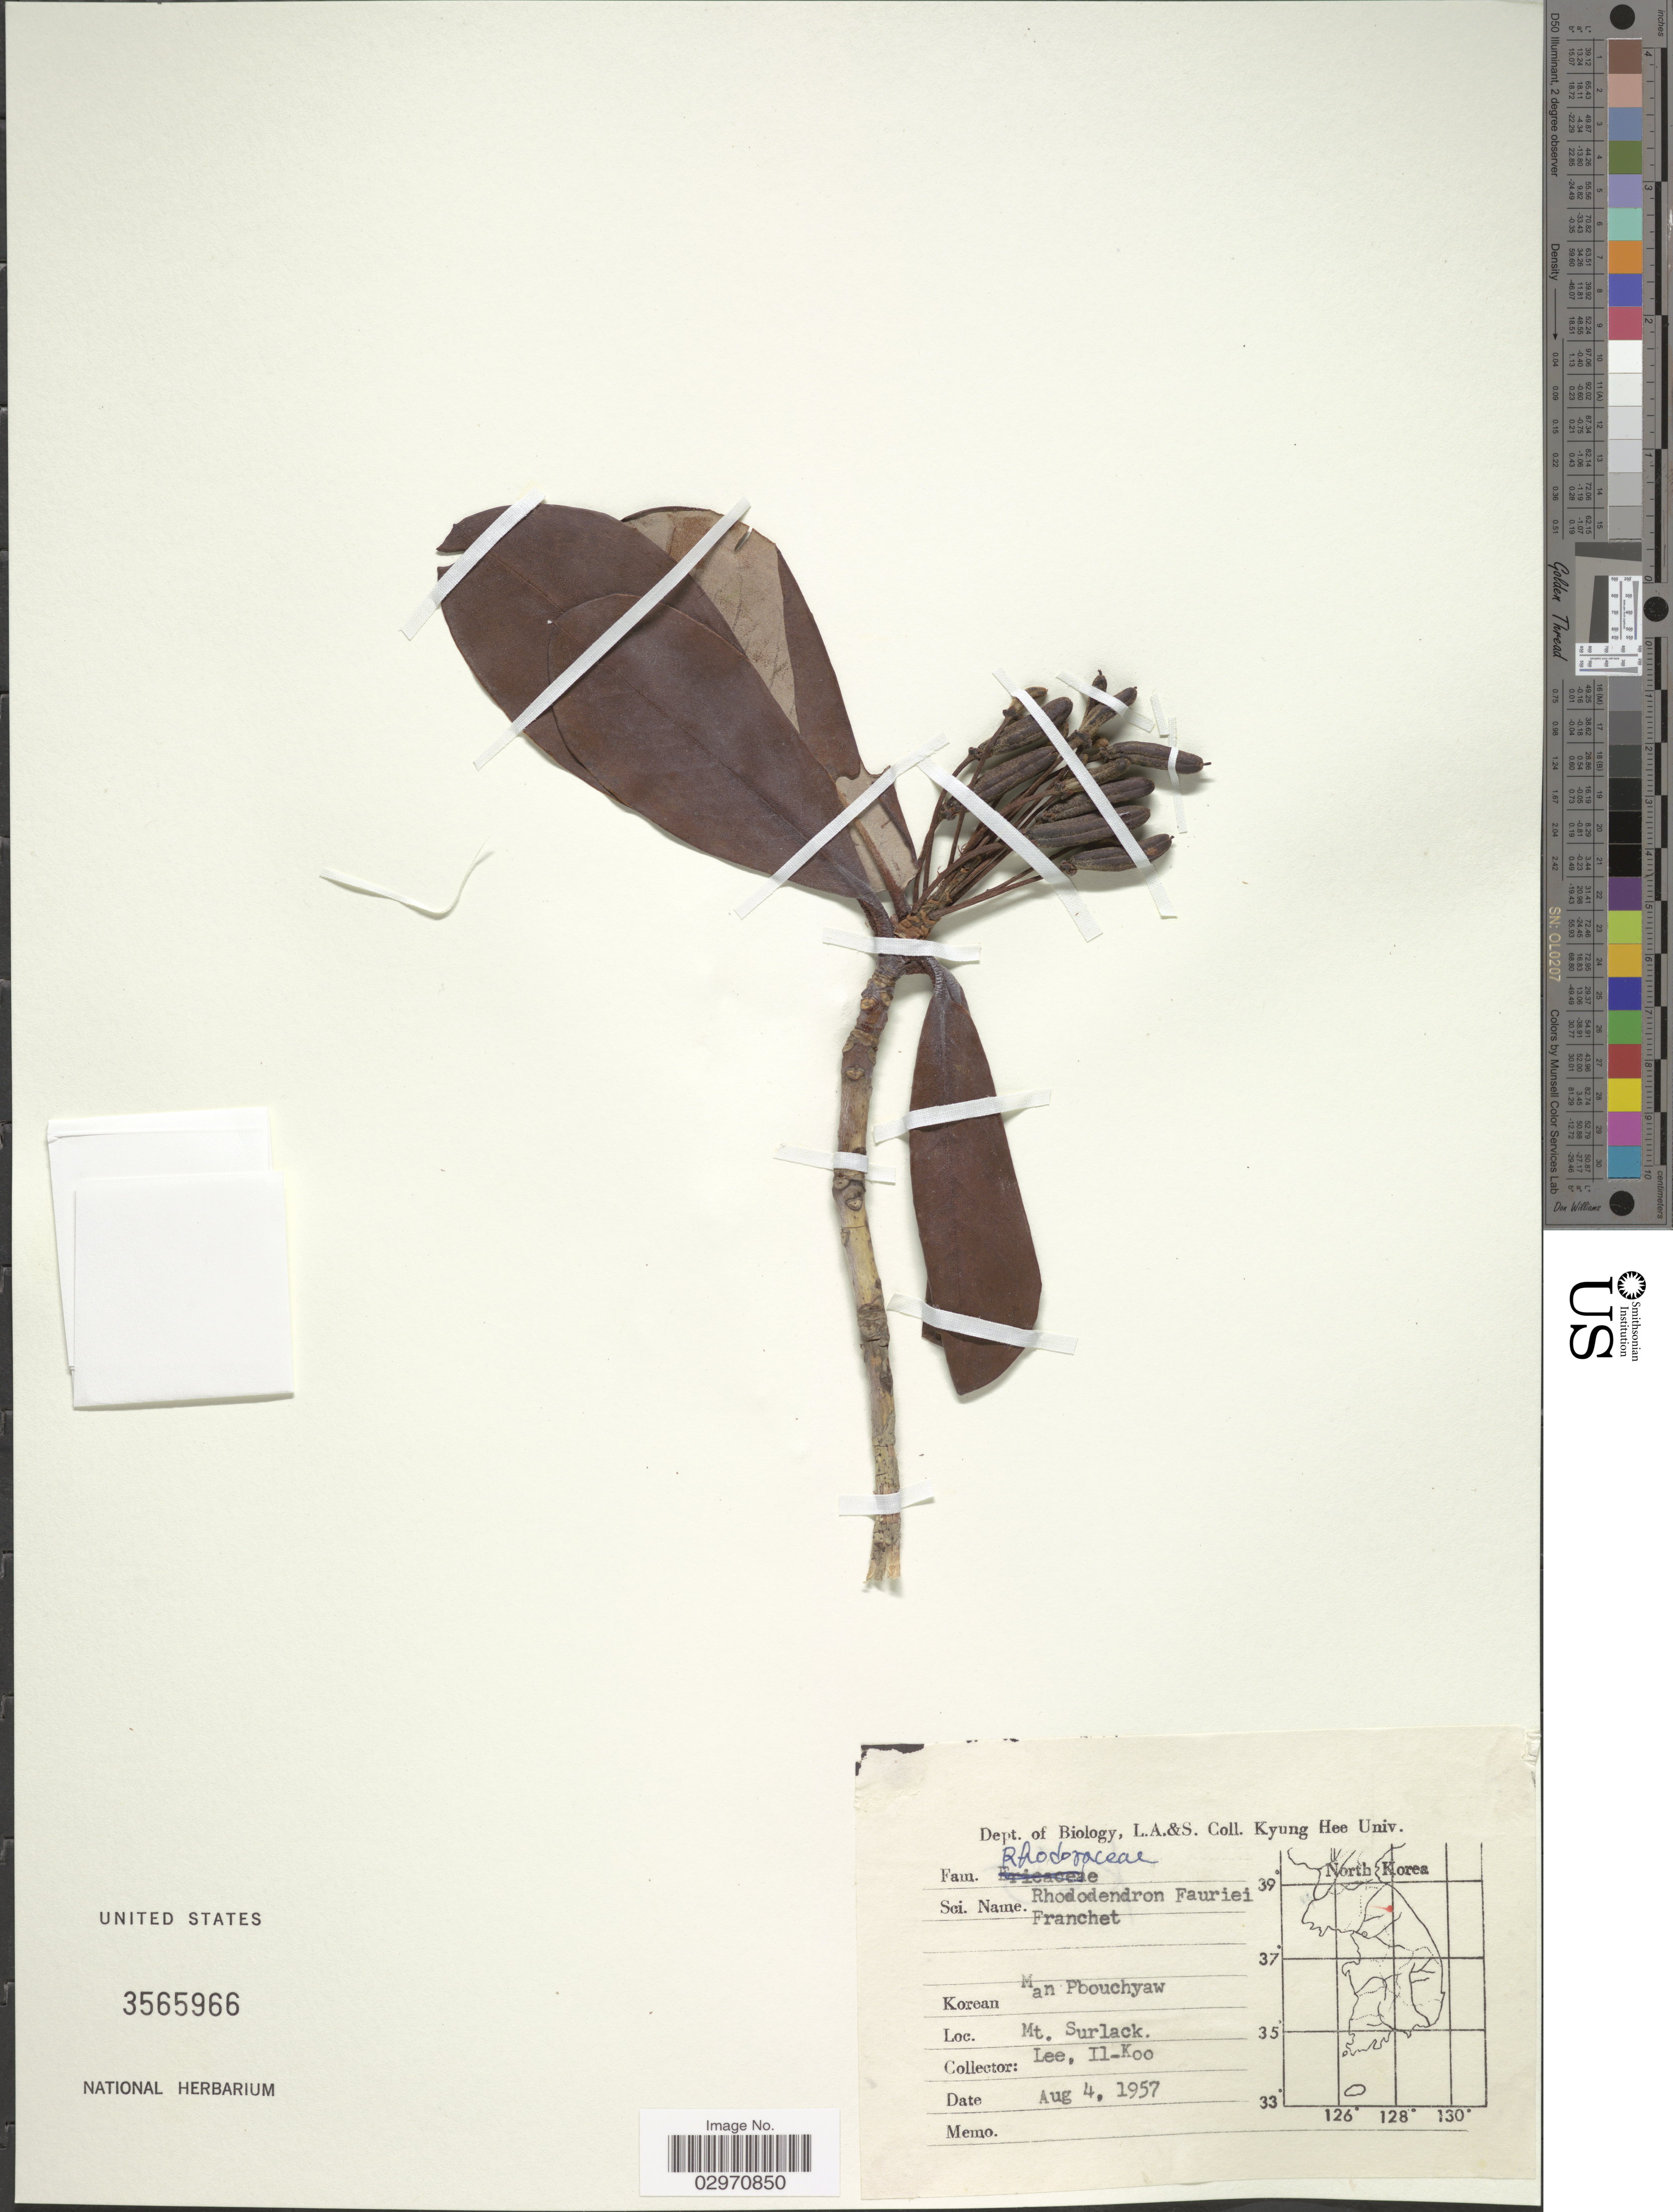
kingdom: Plantae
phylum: Tracheophyta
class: Magnoliopsida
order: Ericales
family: Ericaceae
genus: Rhododendron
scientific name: Rhododendron fauriei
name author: Franch.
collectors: I. K. Lee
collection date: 1957-08-04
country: South Korea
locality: Mt. Surlack.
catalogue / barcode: US 3565966